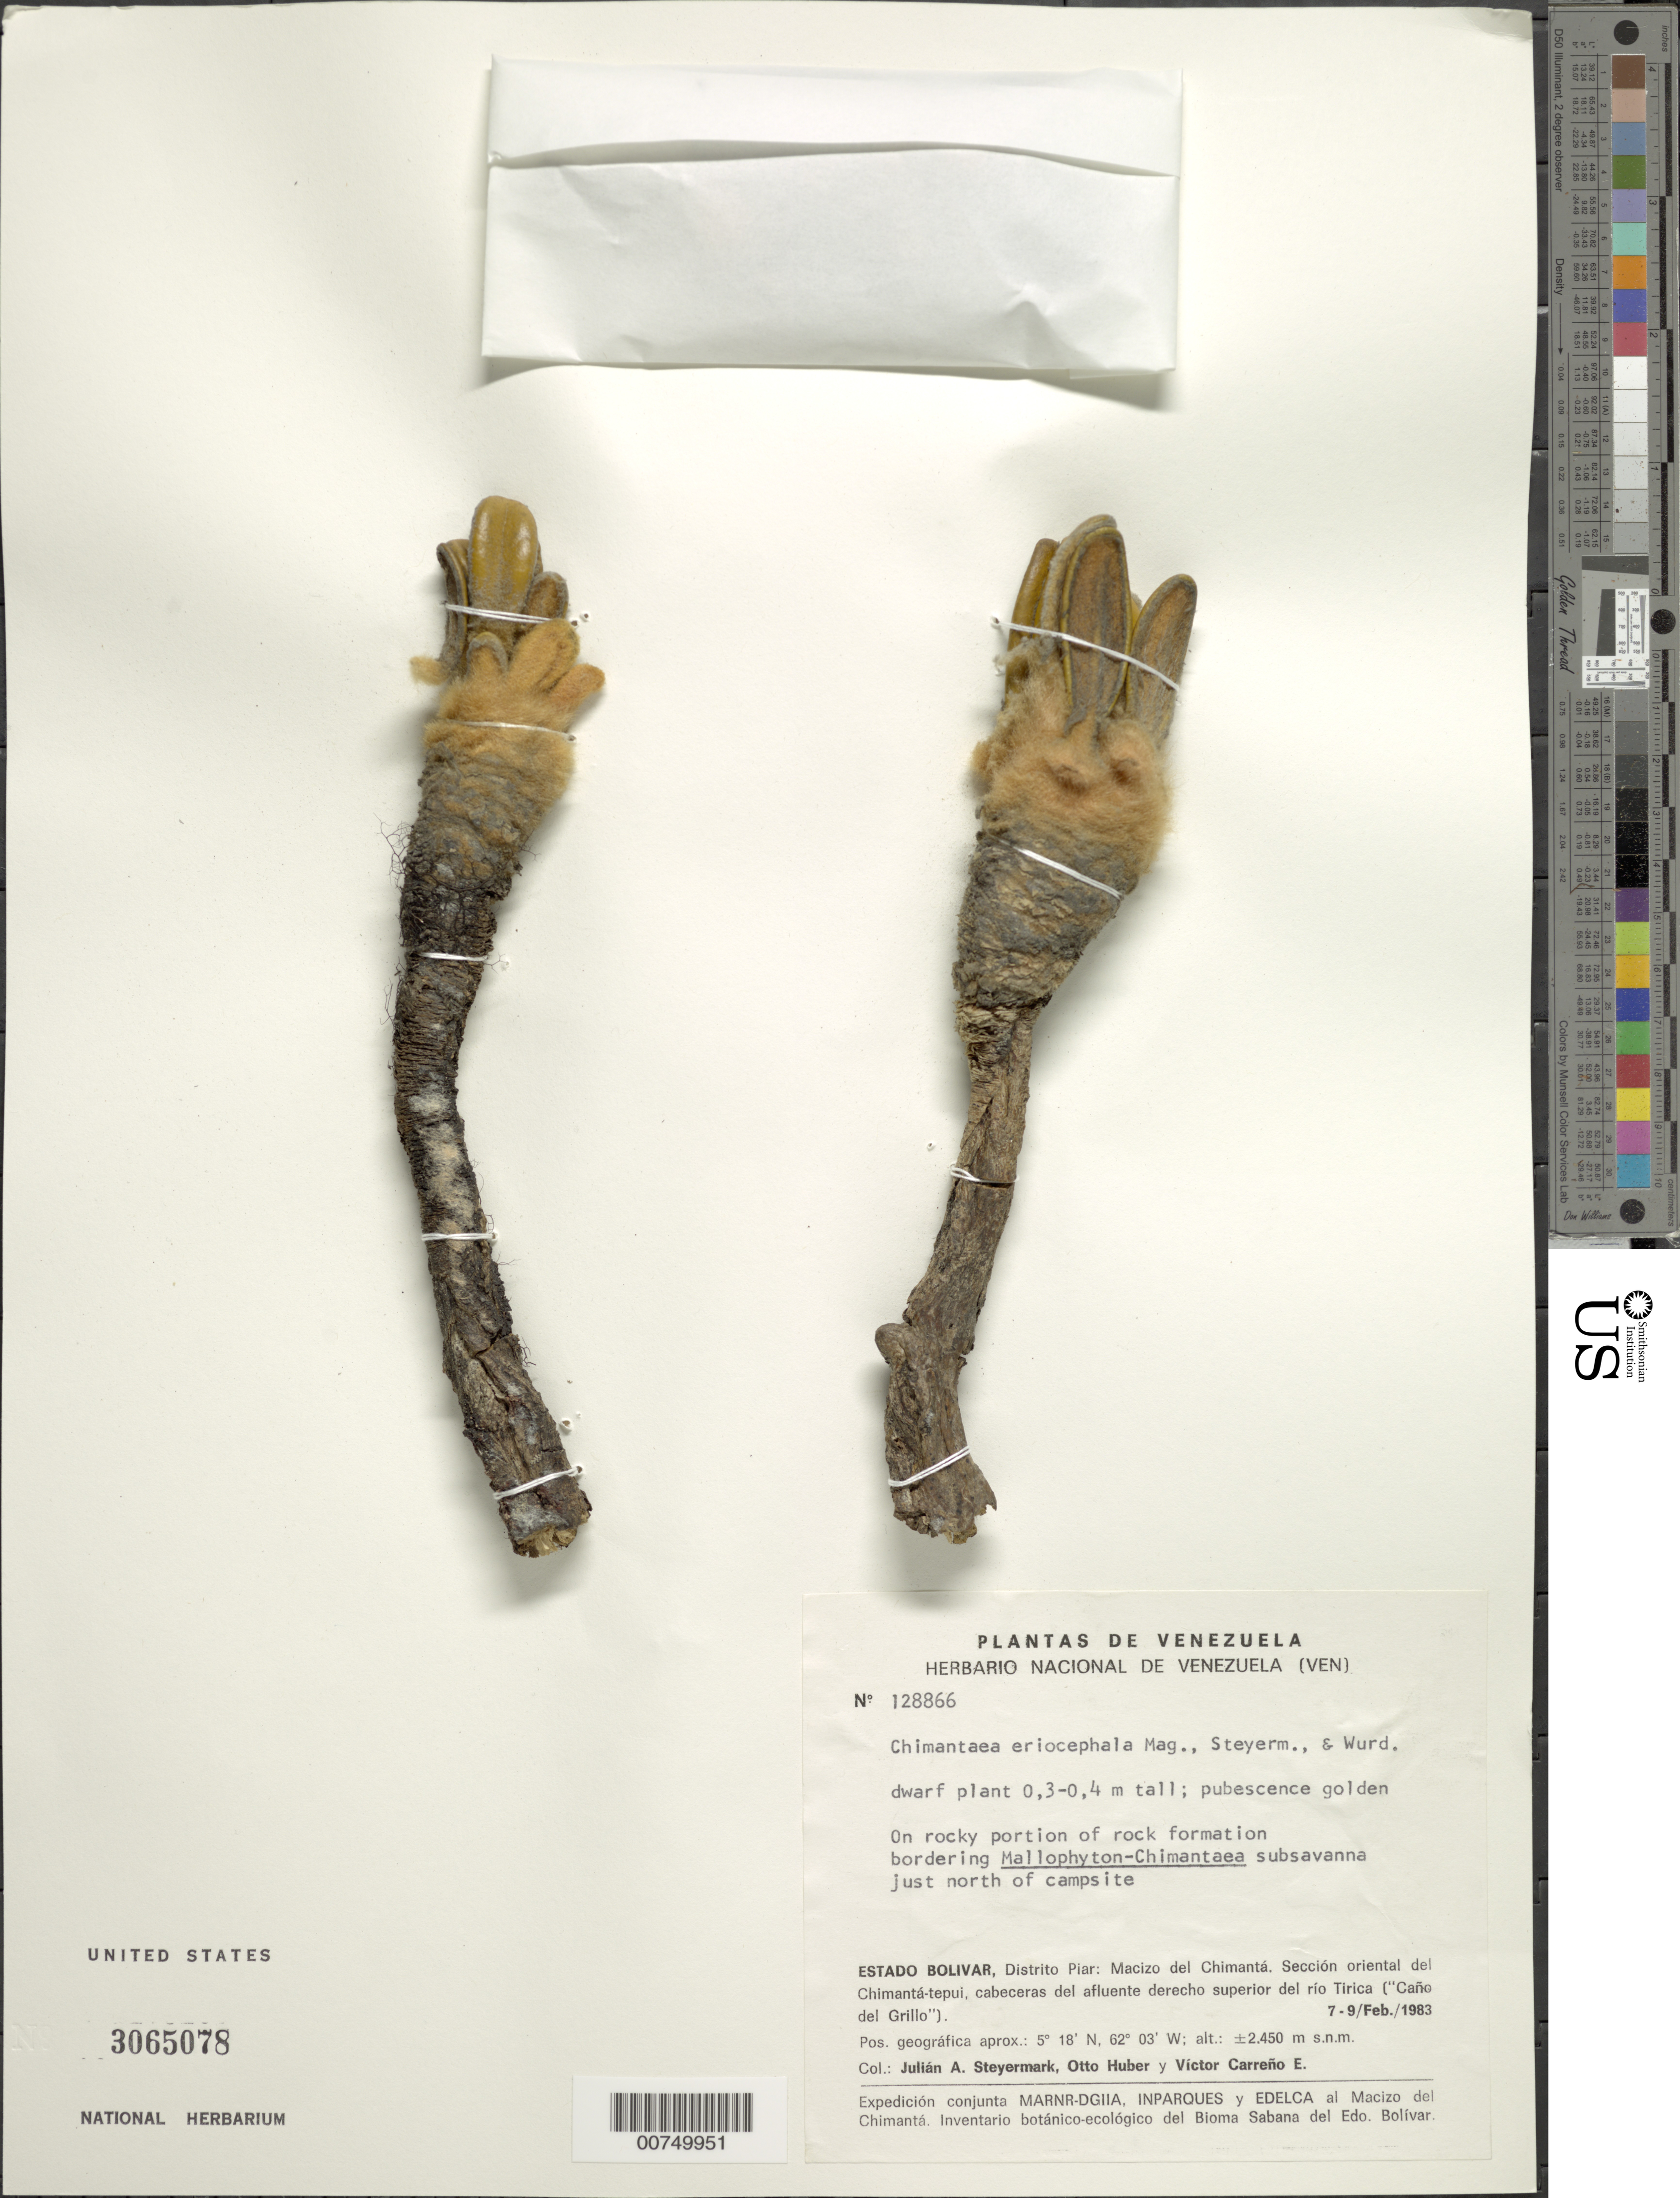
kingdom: Plantae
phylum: Tracheophyta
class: Magnoliopsida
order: Asterales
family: Asteraceae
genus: Chimantaea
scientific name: Chimantaea eriocephala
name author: Maguire et al.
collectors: J. Steyermark, O. Huber & V. Carreño E.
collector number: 128866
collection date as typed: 7-Feb-83 to 9-Feb-83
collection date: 1983-02-07/1983-02-09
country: Venezuela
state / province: Bolívar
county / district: Piar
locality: Macizo del Chimantá, sect. oriental del Chimantá-tepuí, cabeceras del afluente derecho superíor del Río Tirica (Caño del Grillo)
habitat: Rocky portion of rock formation bordering Mallophyton chimantaea subsavanna just north of campsite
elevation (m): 2450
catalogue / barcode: US 3065078